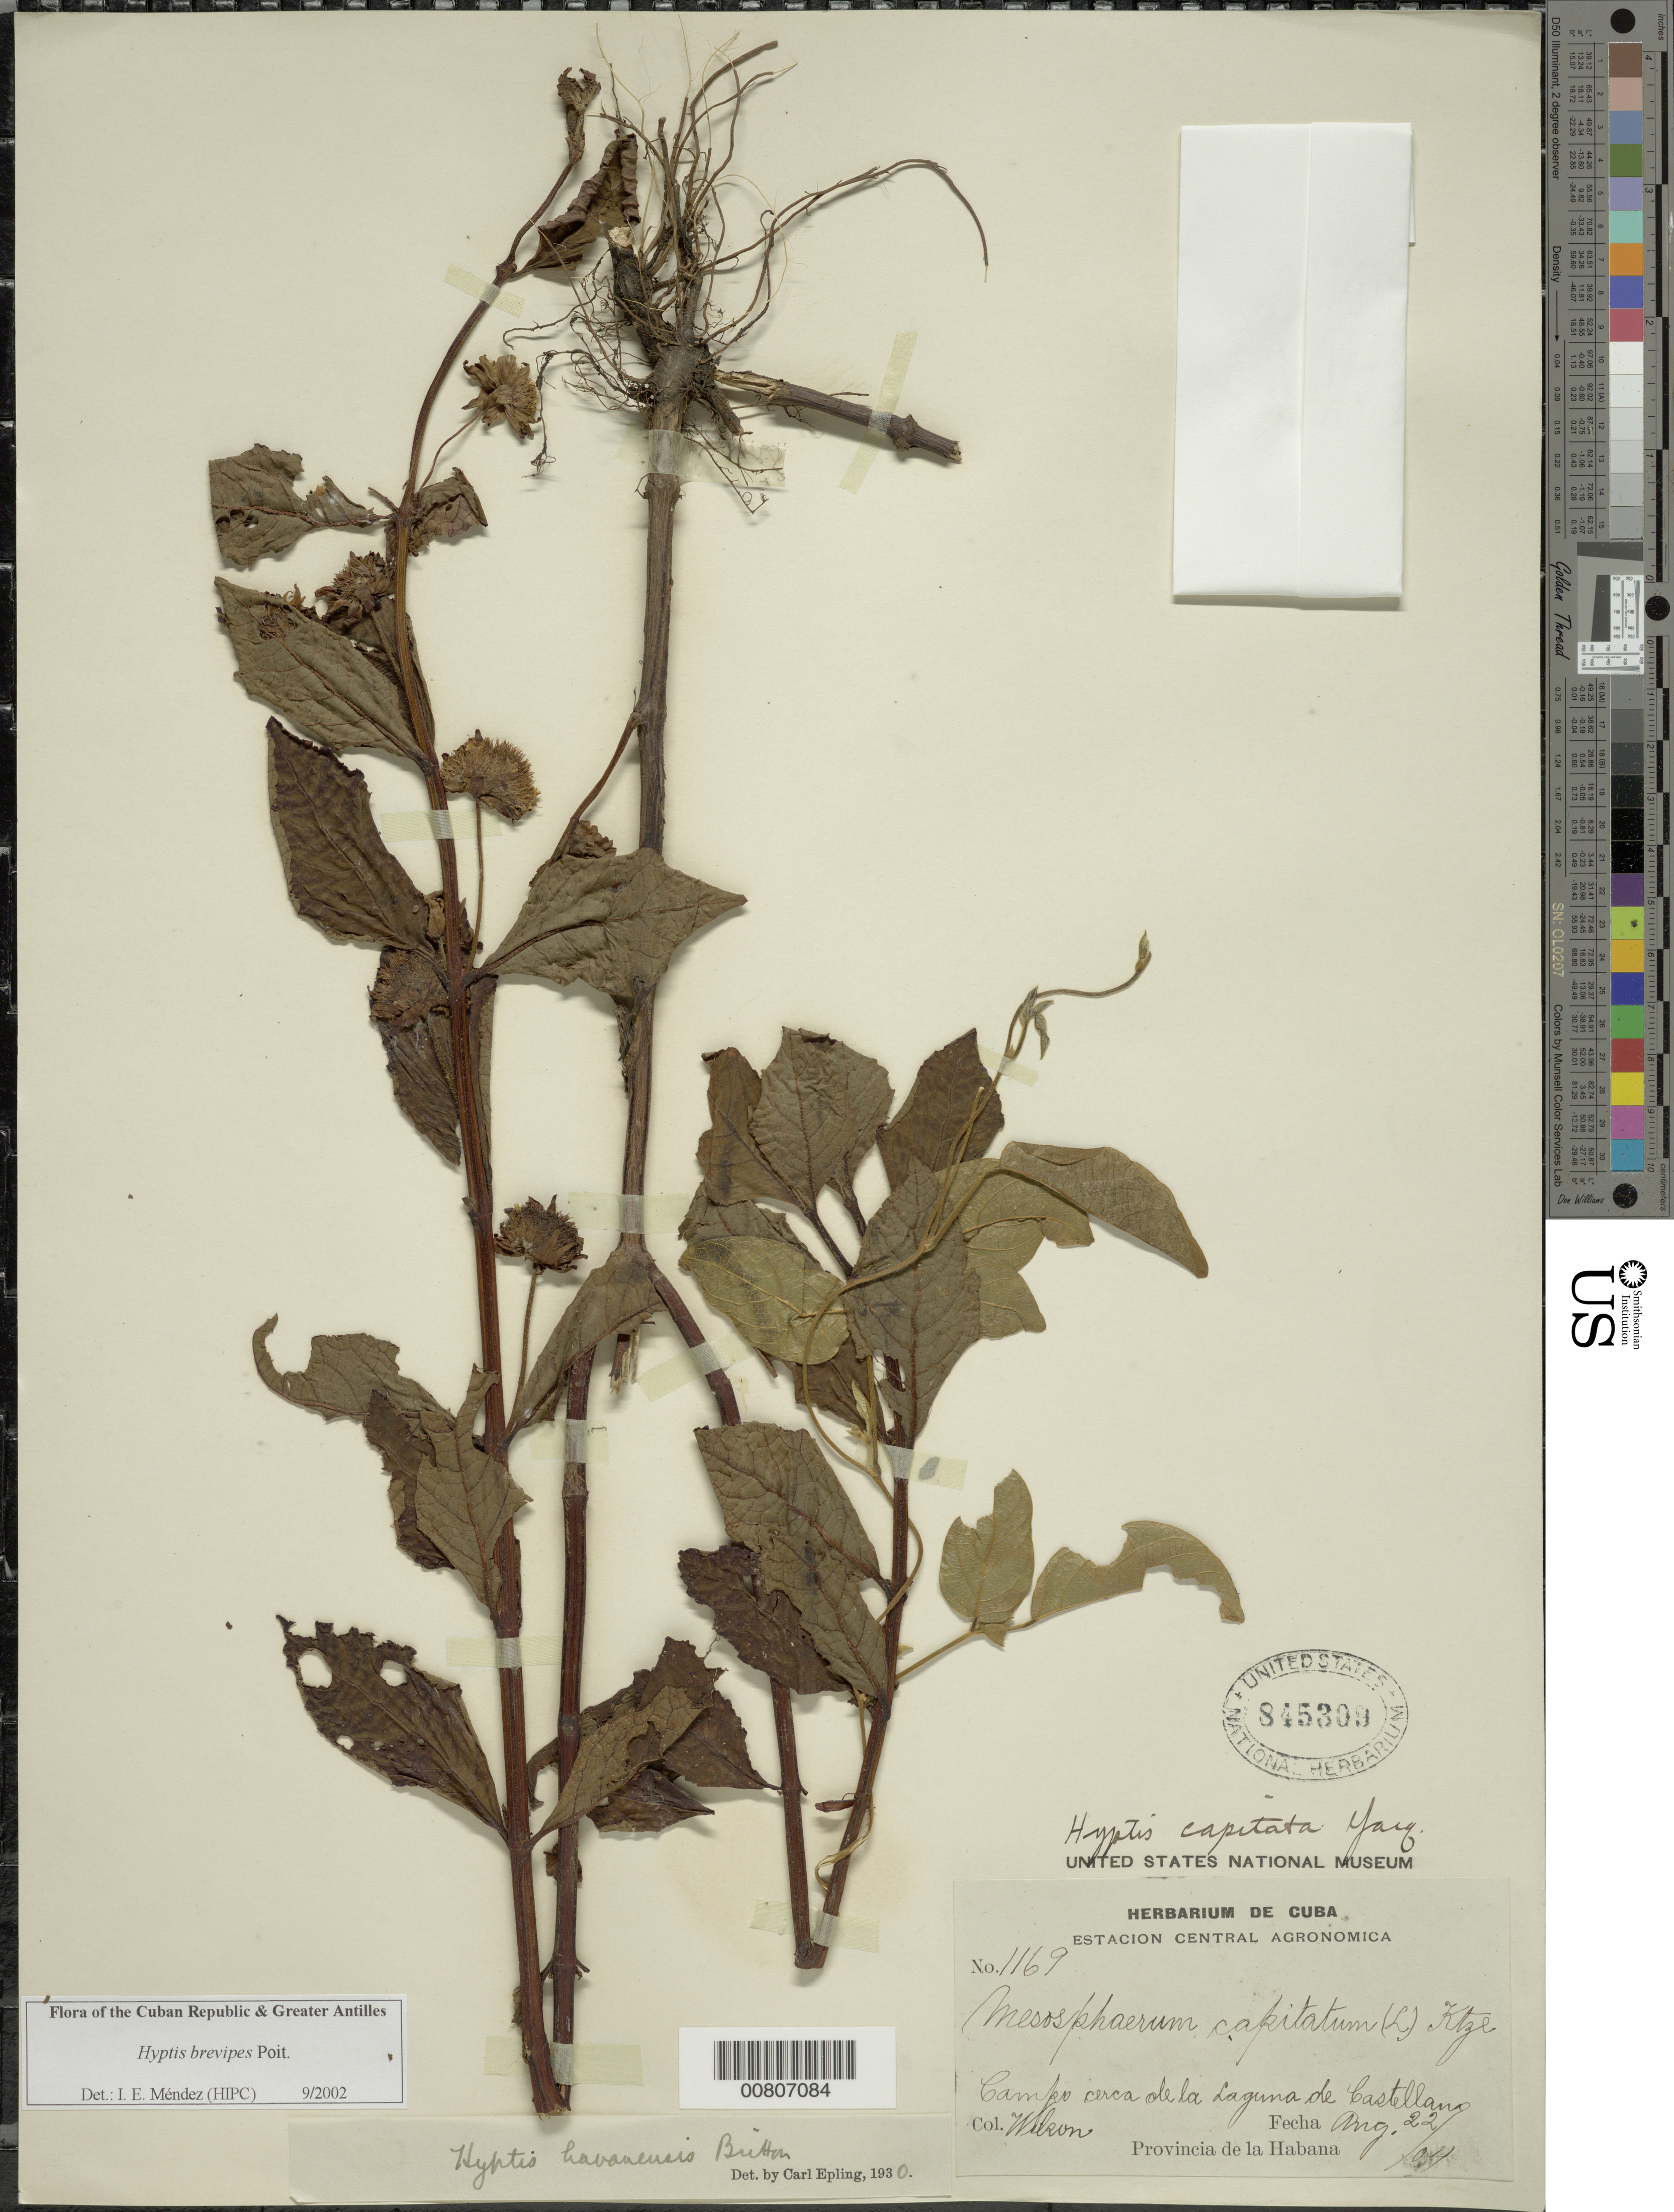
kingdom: Plantae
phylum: Tracheophyta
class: Magnoliopsida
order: Lamiales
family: Lamiaceae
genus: Hyptis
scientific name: Hyptis brevipes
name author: Poit.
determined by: Méndez, Isidro E., (HIPC)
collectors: -- Wilson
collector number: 1169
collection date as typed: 22 Aug 1904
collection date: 1904-08-22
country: Cuba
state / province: La Habana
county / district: Municipio Boyeros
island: Cuba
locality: Laguna de Castellano, two and a half miles south-west of Santiago de las Vegas (vecindad de)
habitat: Camp along laguna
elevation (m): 97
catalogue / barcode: US 845309